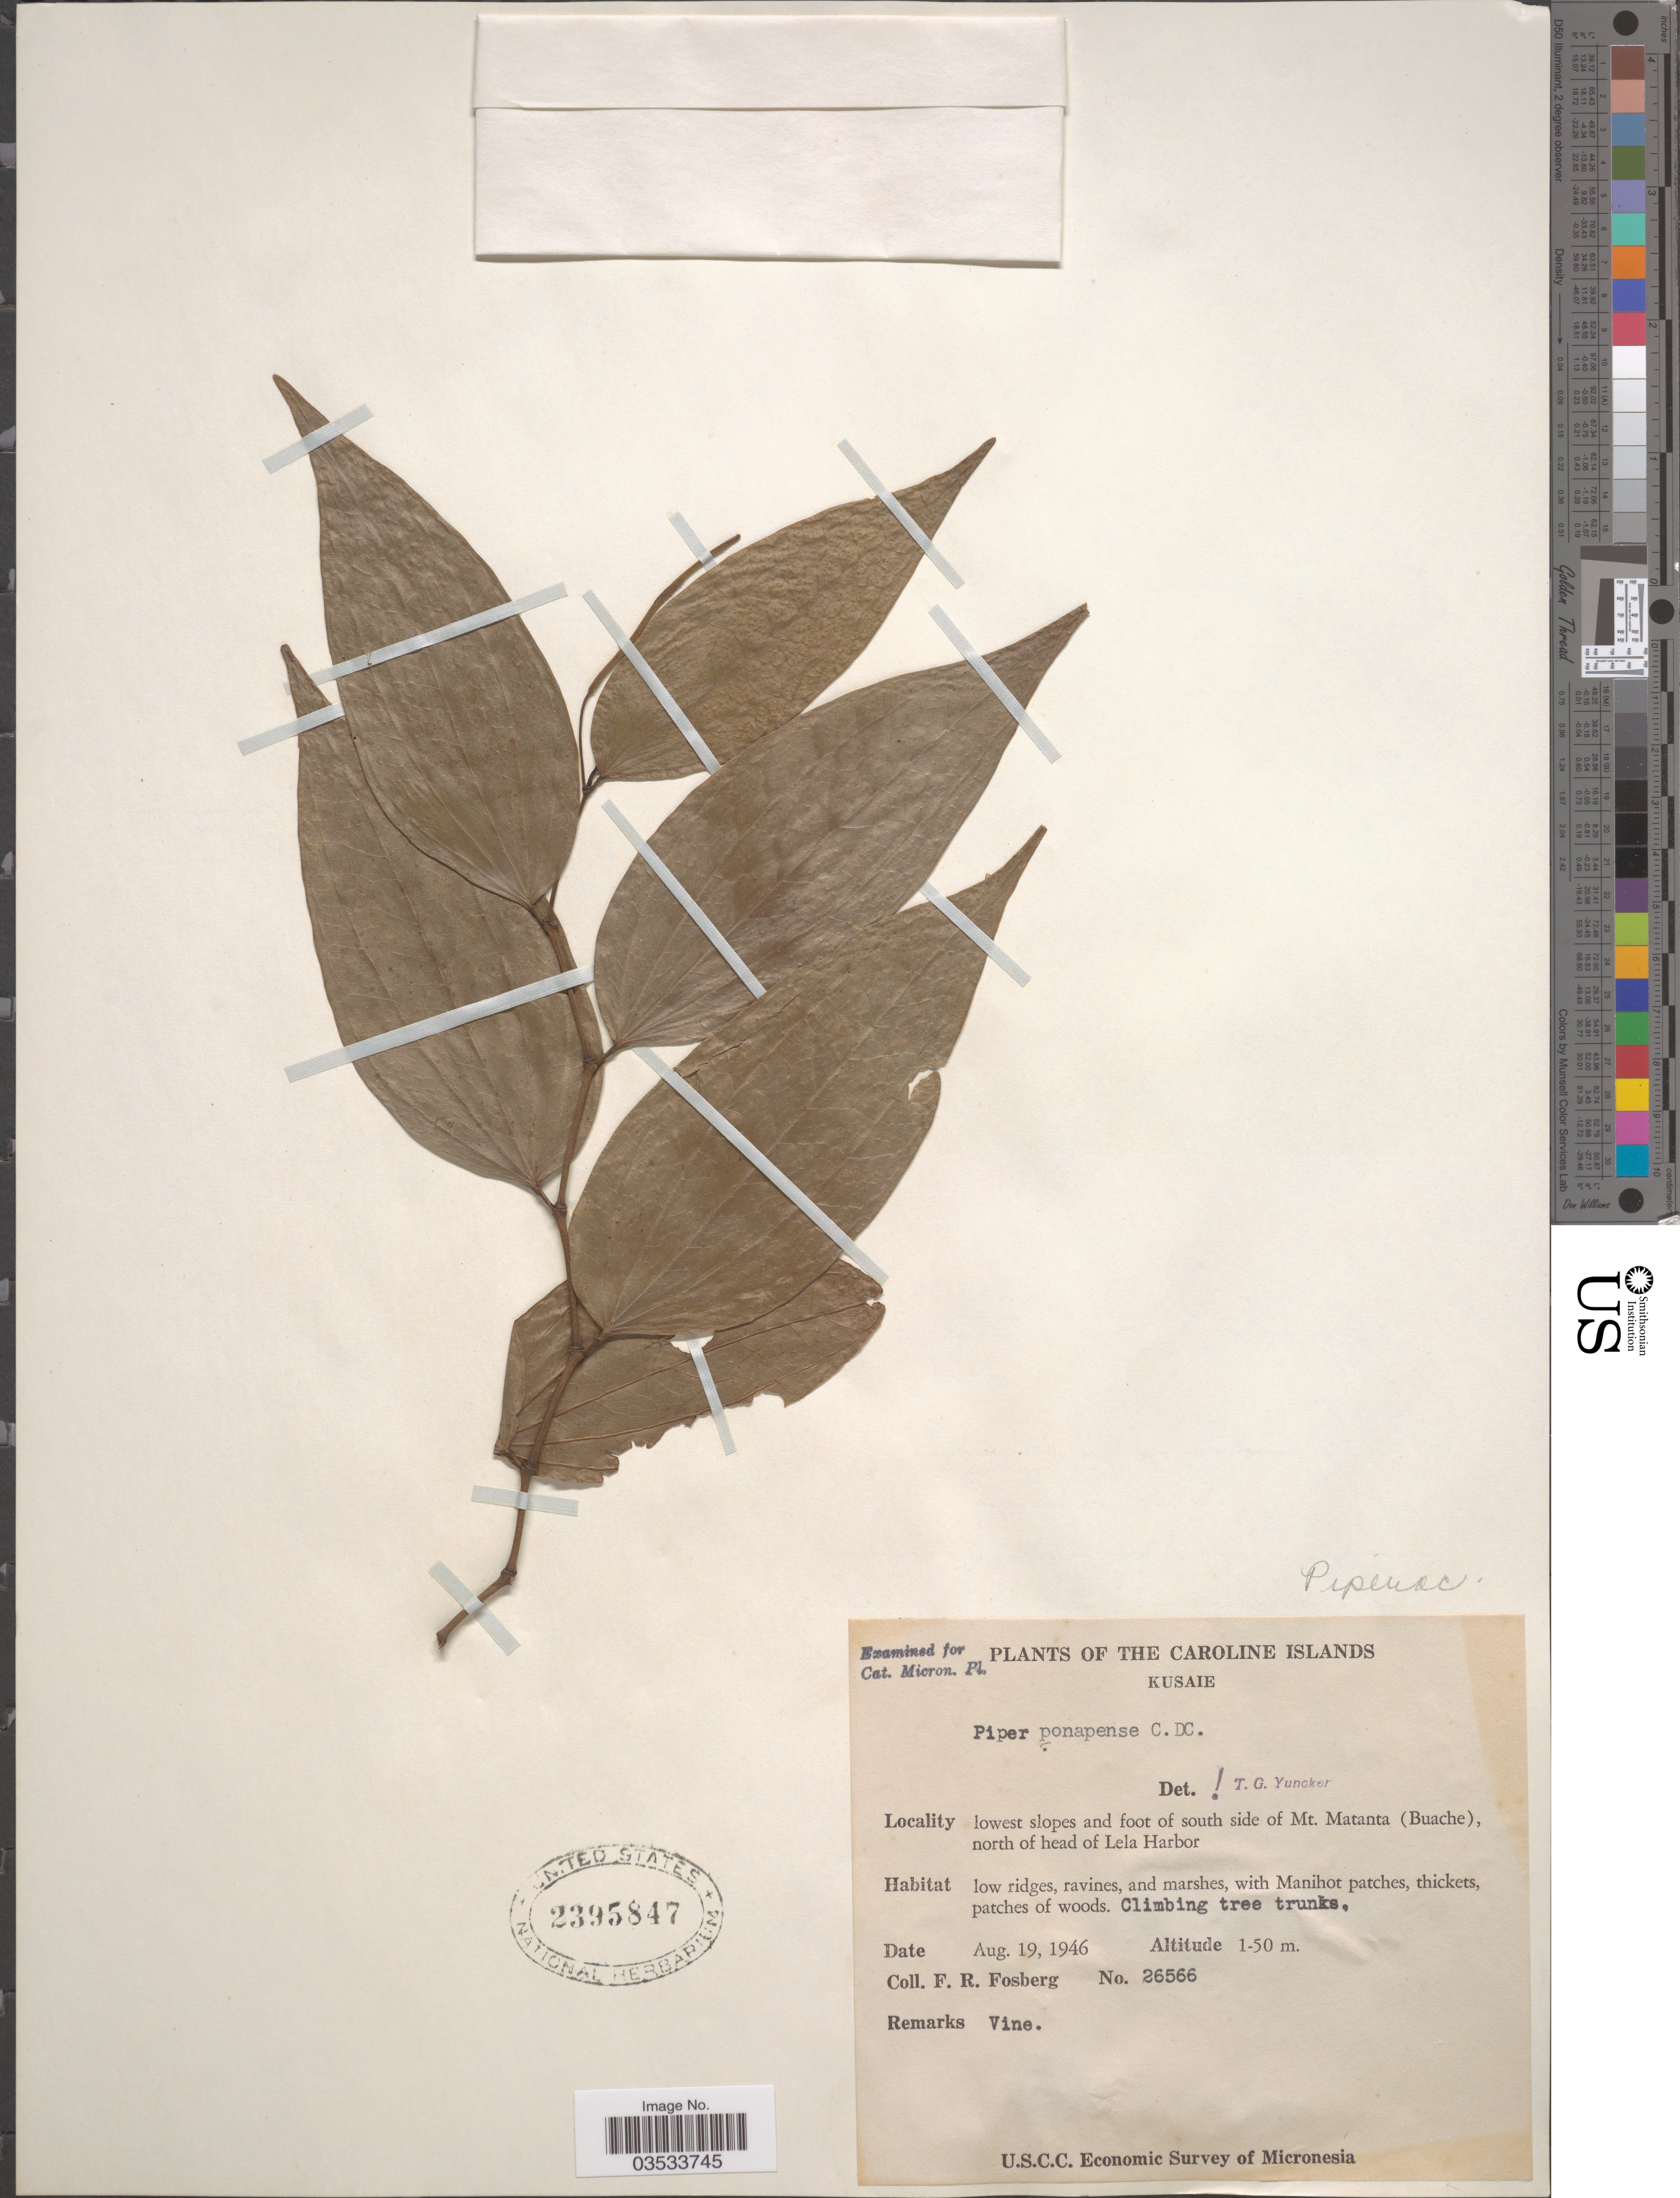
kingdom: Plantae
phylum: Tracheophyta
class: Magnoliopsida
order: Piperales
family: Piperaceae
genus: Piper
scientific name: Piper ponapense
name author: C. DC.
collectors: F. R. Fosberg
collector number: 26566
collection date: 1946-08-19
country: Micronesia, Federated States of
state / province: Kosrae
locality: Caroline Islands. Kusaie. Lowest slopes and foot of south side of Mt. Matanta (Buache), north of head of Lela Harbor.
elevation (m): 1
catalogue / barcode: US 2395847